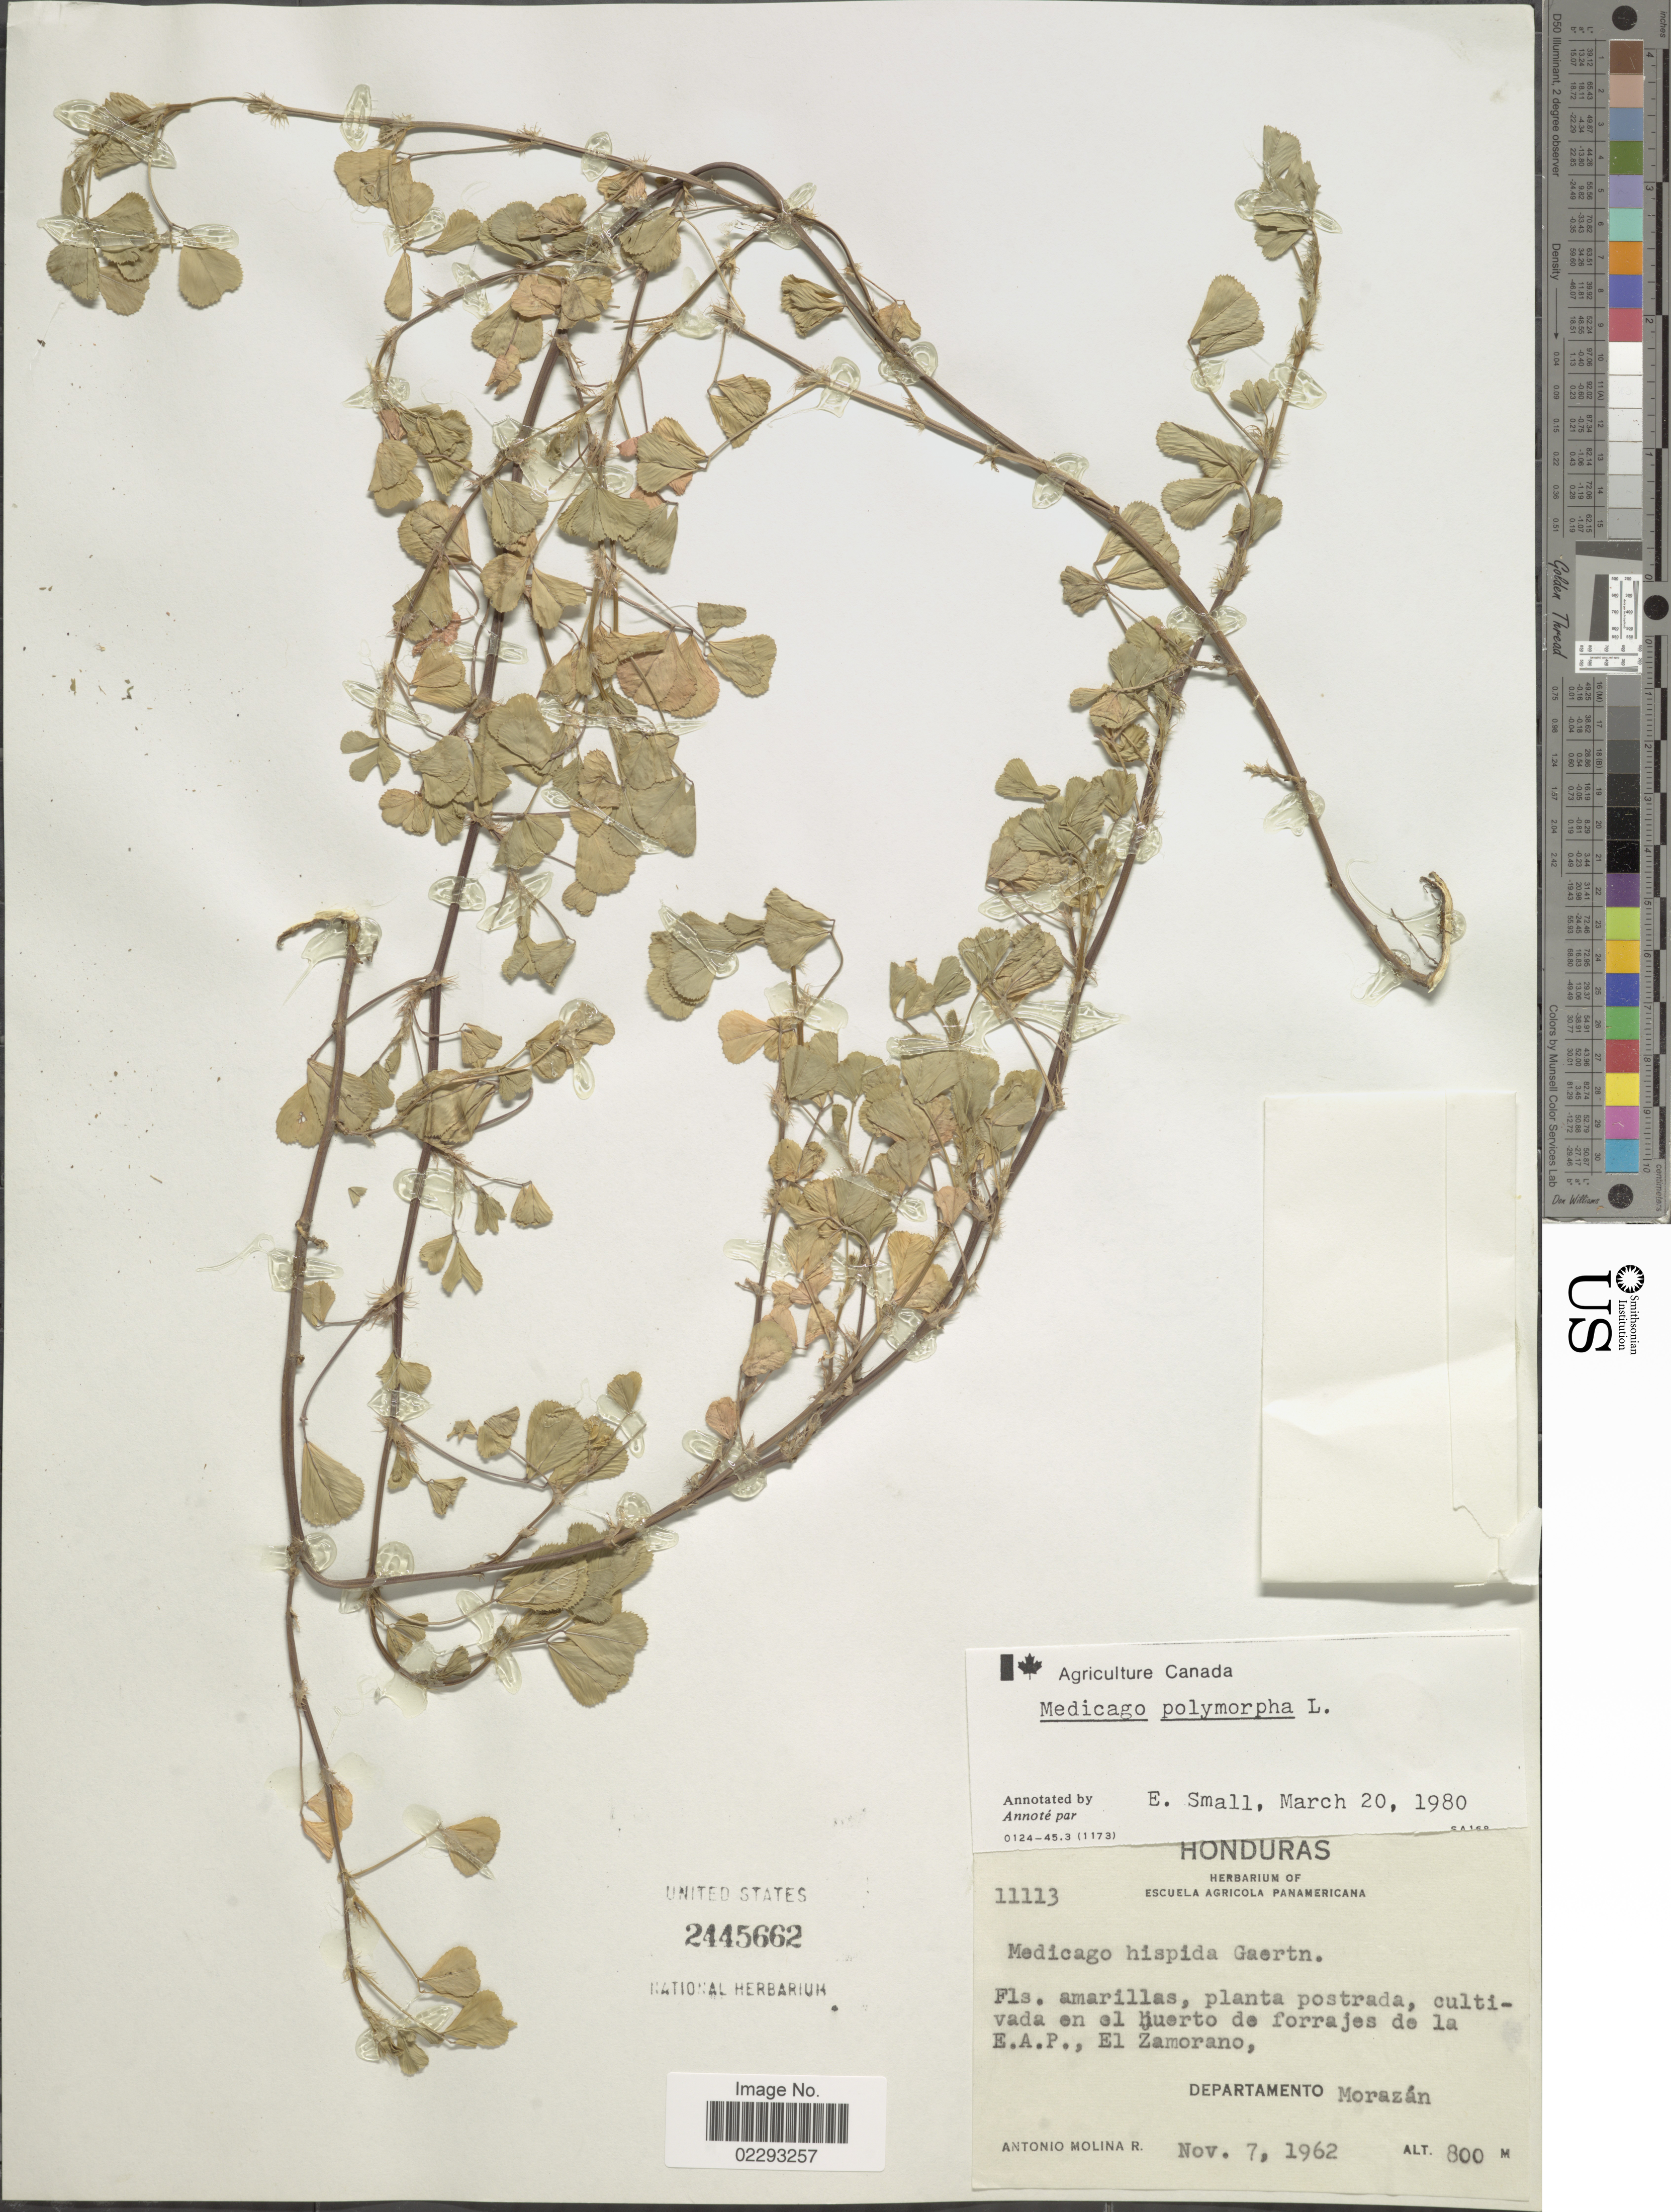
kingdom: Plantae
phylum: Tracheophyta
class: Magnoliopsida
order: Fabales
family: Fabaceae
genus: Medicago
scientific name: Medicago polymorpha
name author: L.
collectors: A. Molina R.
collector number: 11113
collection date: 1962-11-07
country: Honduras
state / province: Fco. Morazán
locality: Cultivada en el juerto de forrajes de la E.A.P., El Zamorano, Departamento Morazán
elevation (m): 800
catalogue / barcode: US 2445662